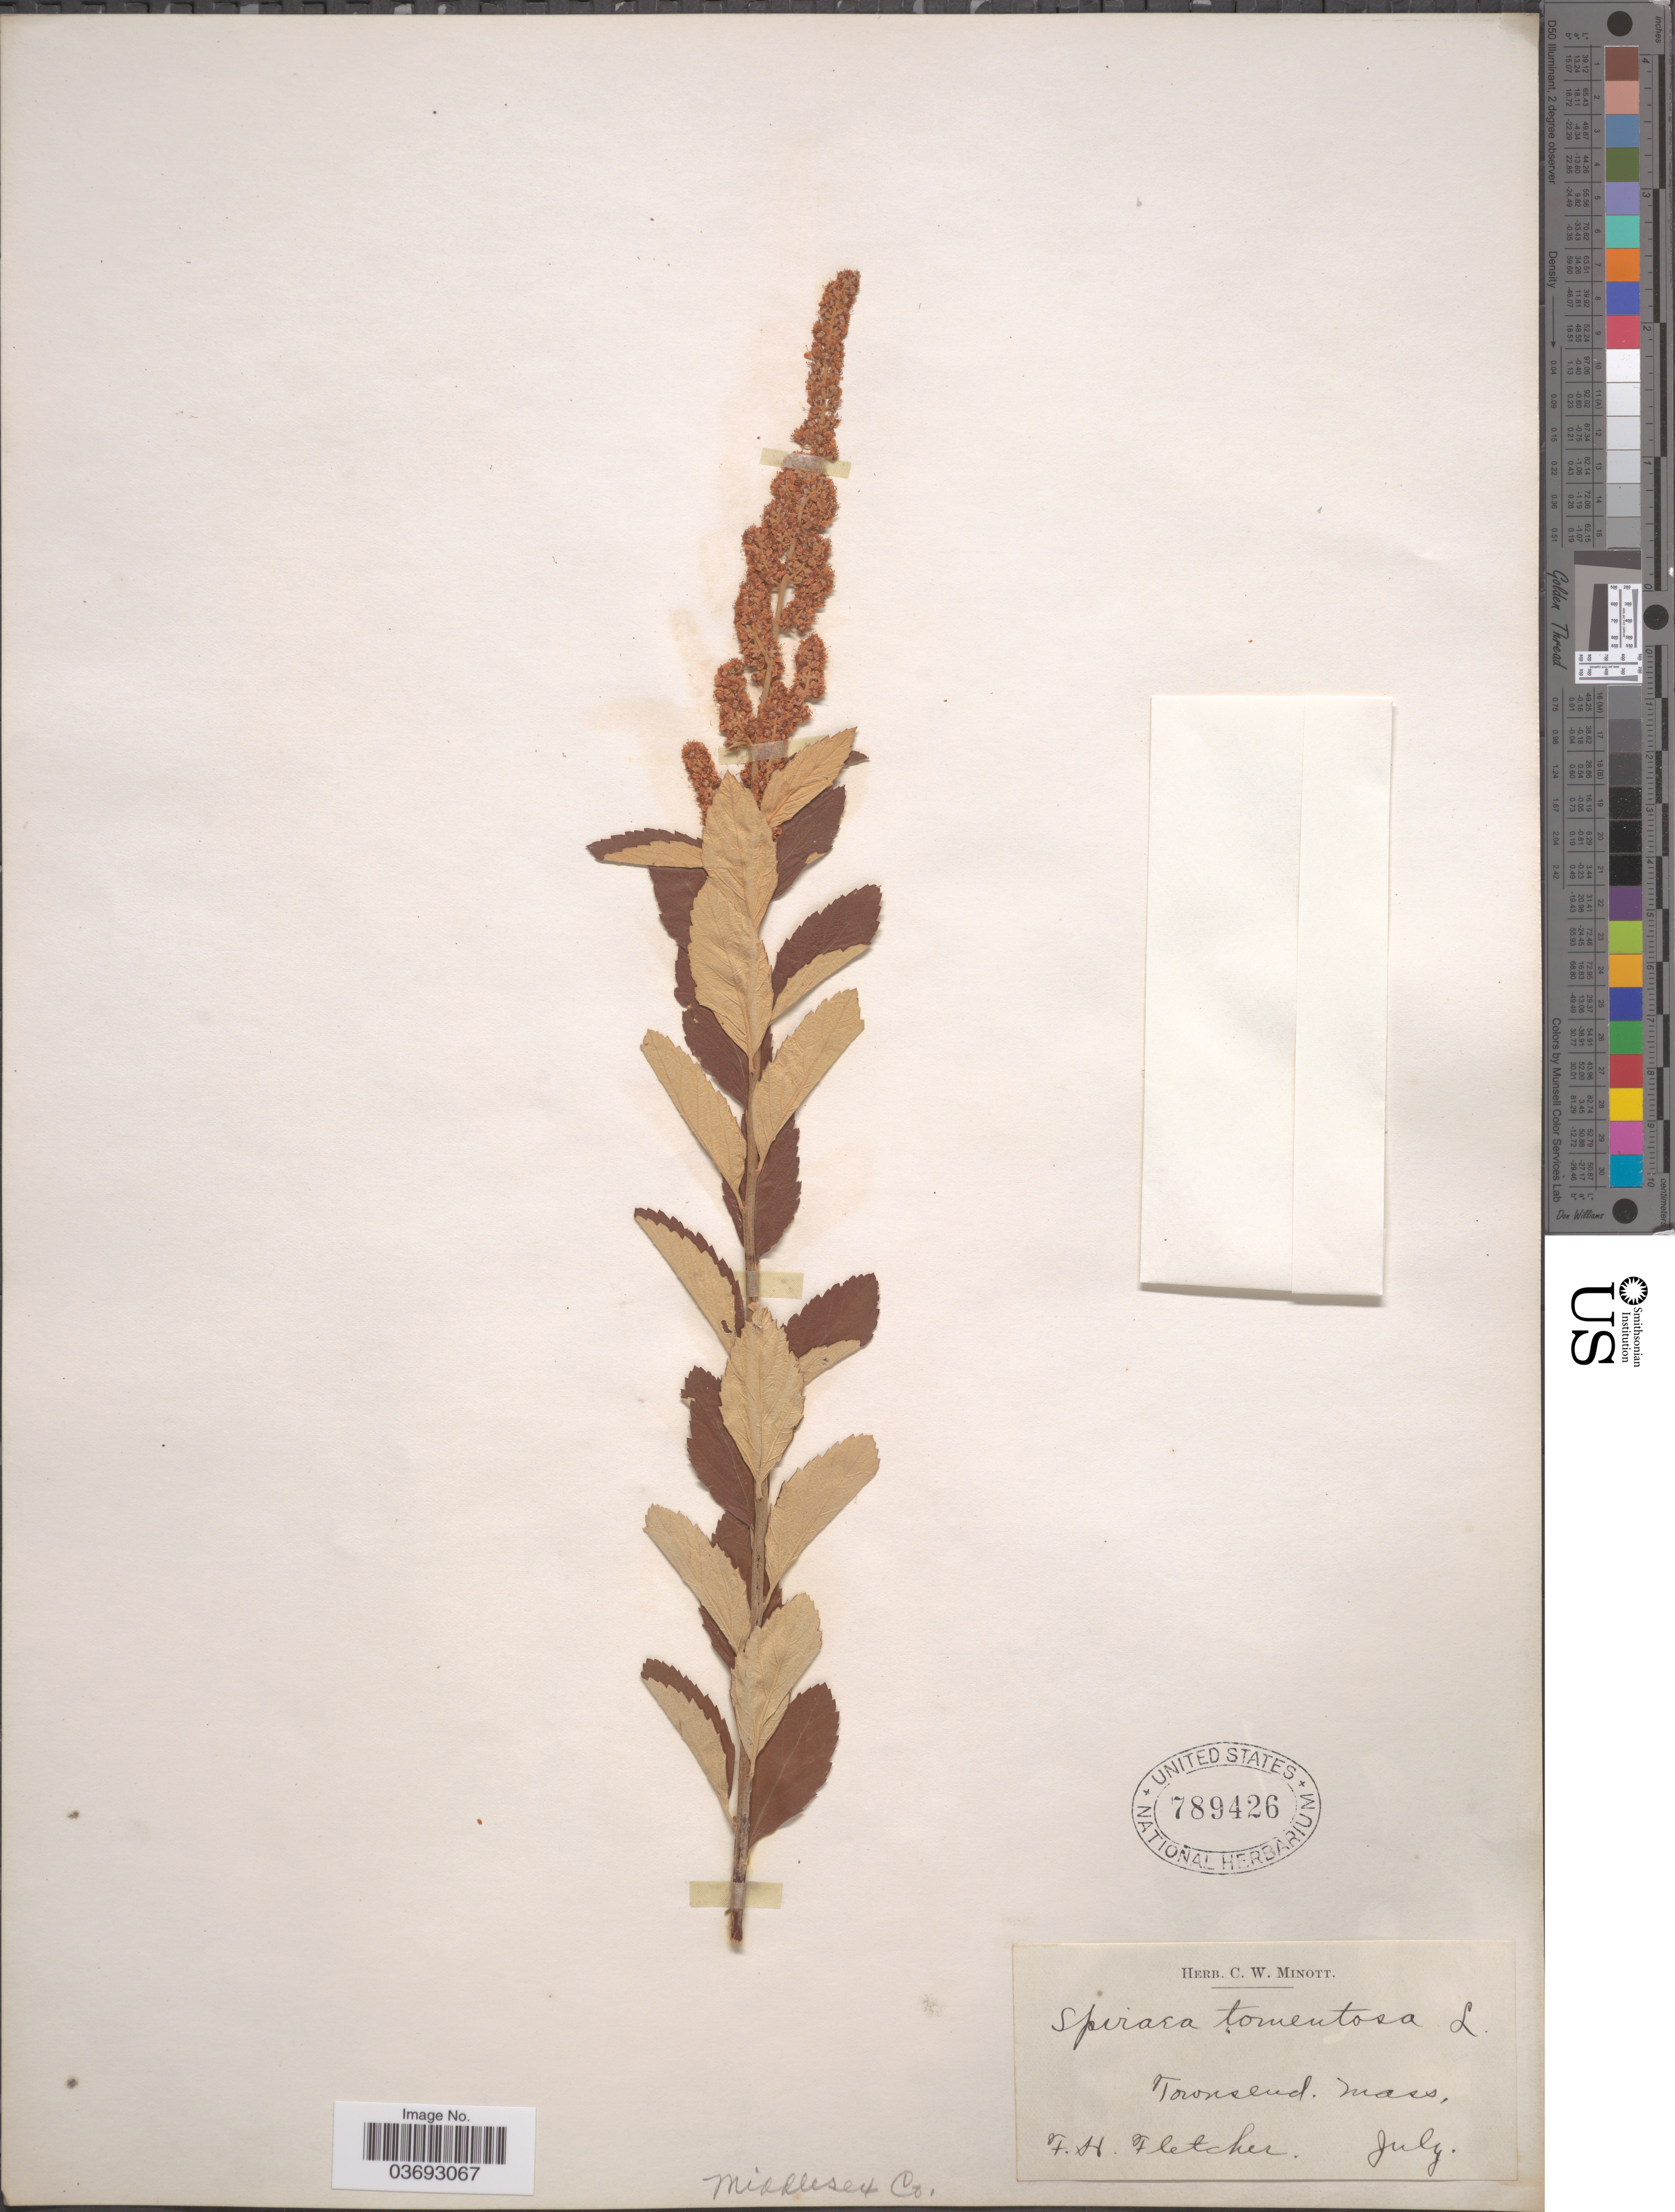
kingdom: Plantae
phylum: Tracheophyta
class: Magnoliopsida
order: Rosales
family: Rosaceae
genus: Spiraea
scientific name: Spiraea tomentosa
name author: L.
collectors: F. Fletcher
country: United States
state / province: Massachusetts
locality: Townsend. Middlesex Co.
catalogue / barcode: US 789426